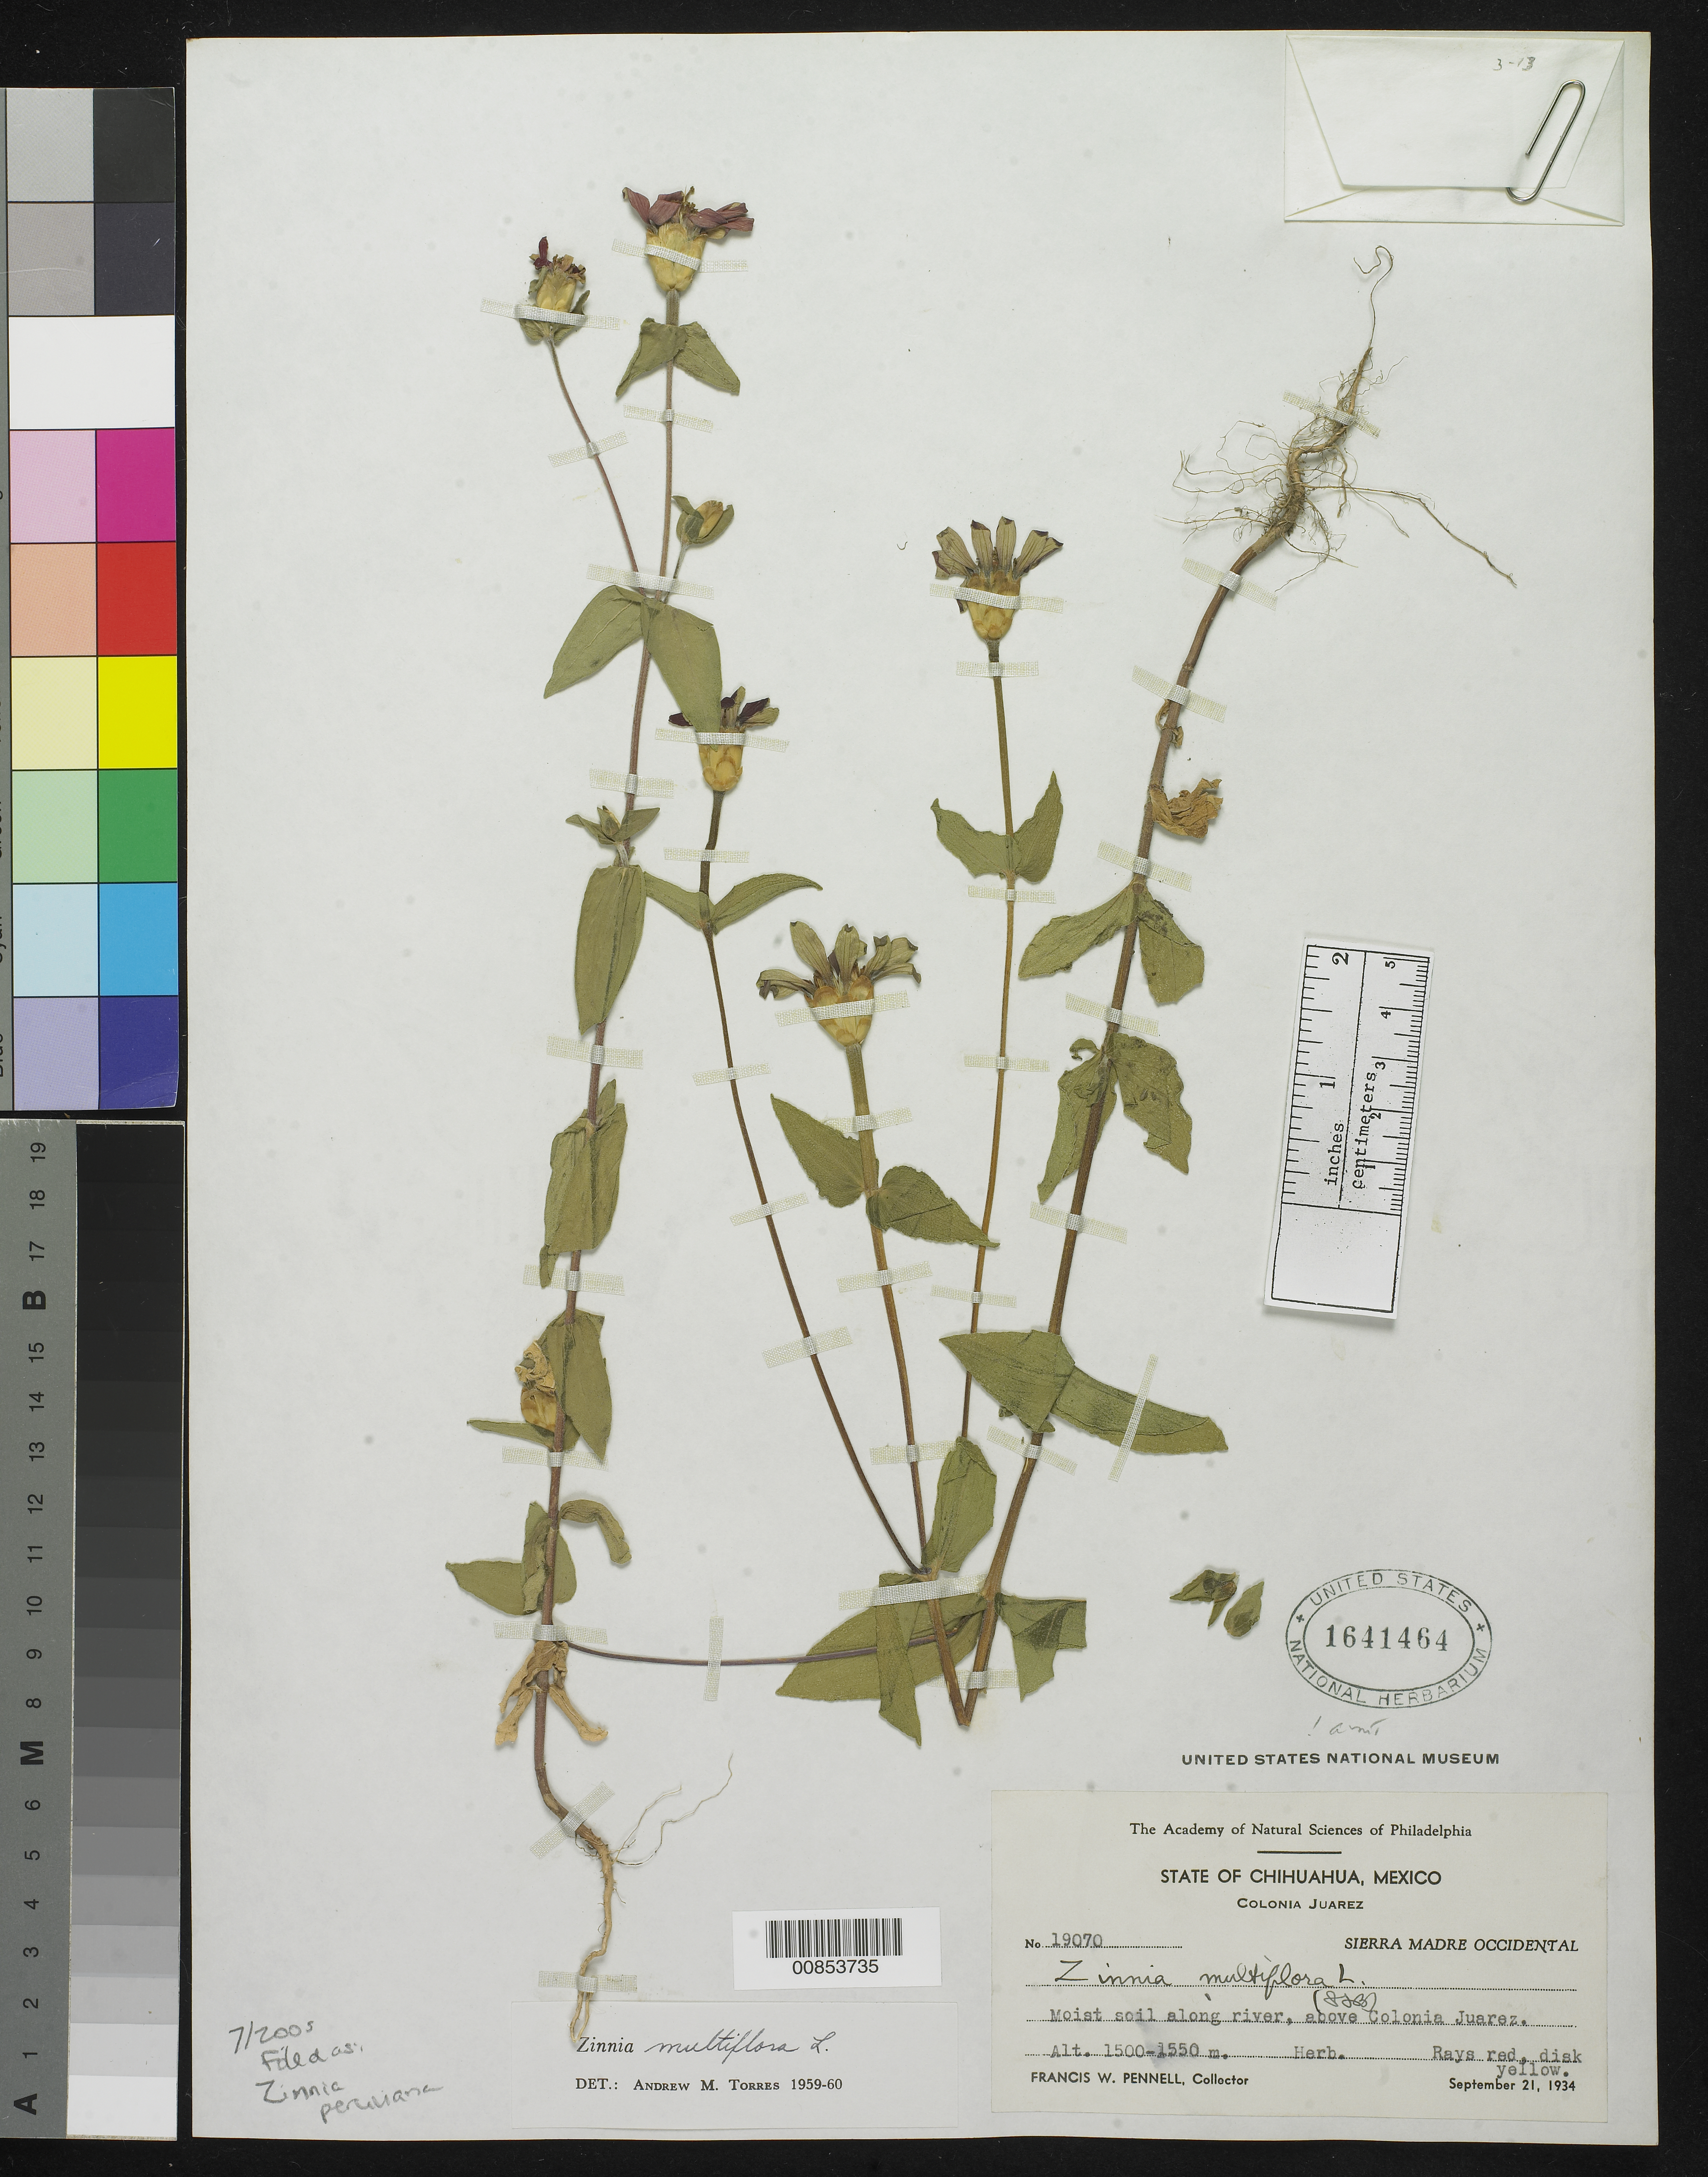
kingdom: Plantae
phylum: Tracheophyta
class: Magnoliopsida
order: Asterales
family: Asteraceae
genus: Zinnia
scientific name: Zinnia peruviana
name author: (L.) L.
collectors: F. W. Pennell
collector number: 19070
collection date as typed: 21 Sep 1934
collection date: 1934-09-21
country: Mexico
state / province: Chihuahua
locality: Above Colonia Juárez. Sierra Madre Occidental, Chihuahua.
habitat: Moist soil along river.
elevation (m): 1550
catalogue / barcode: US 1641464